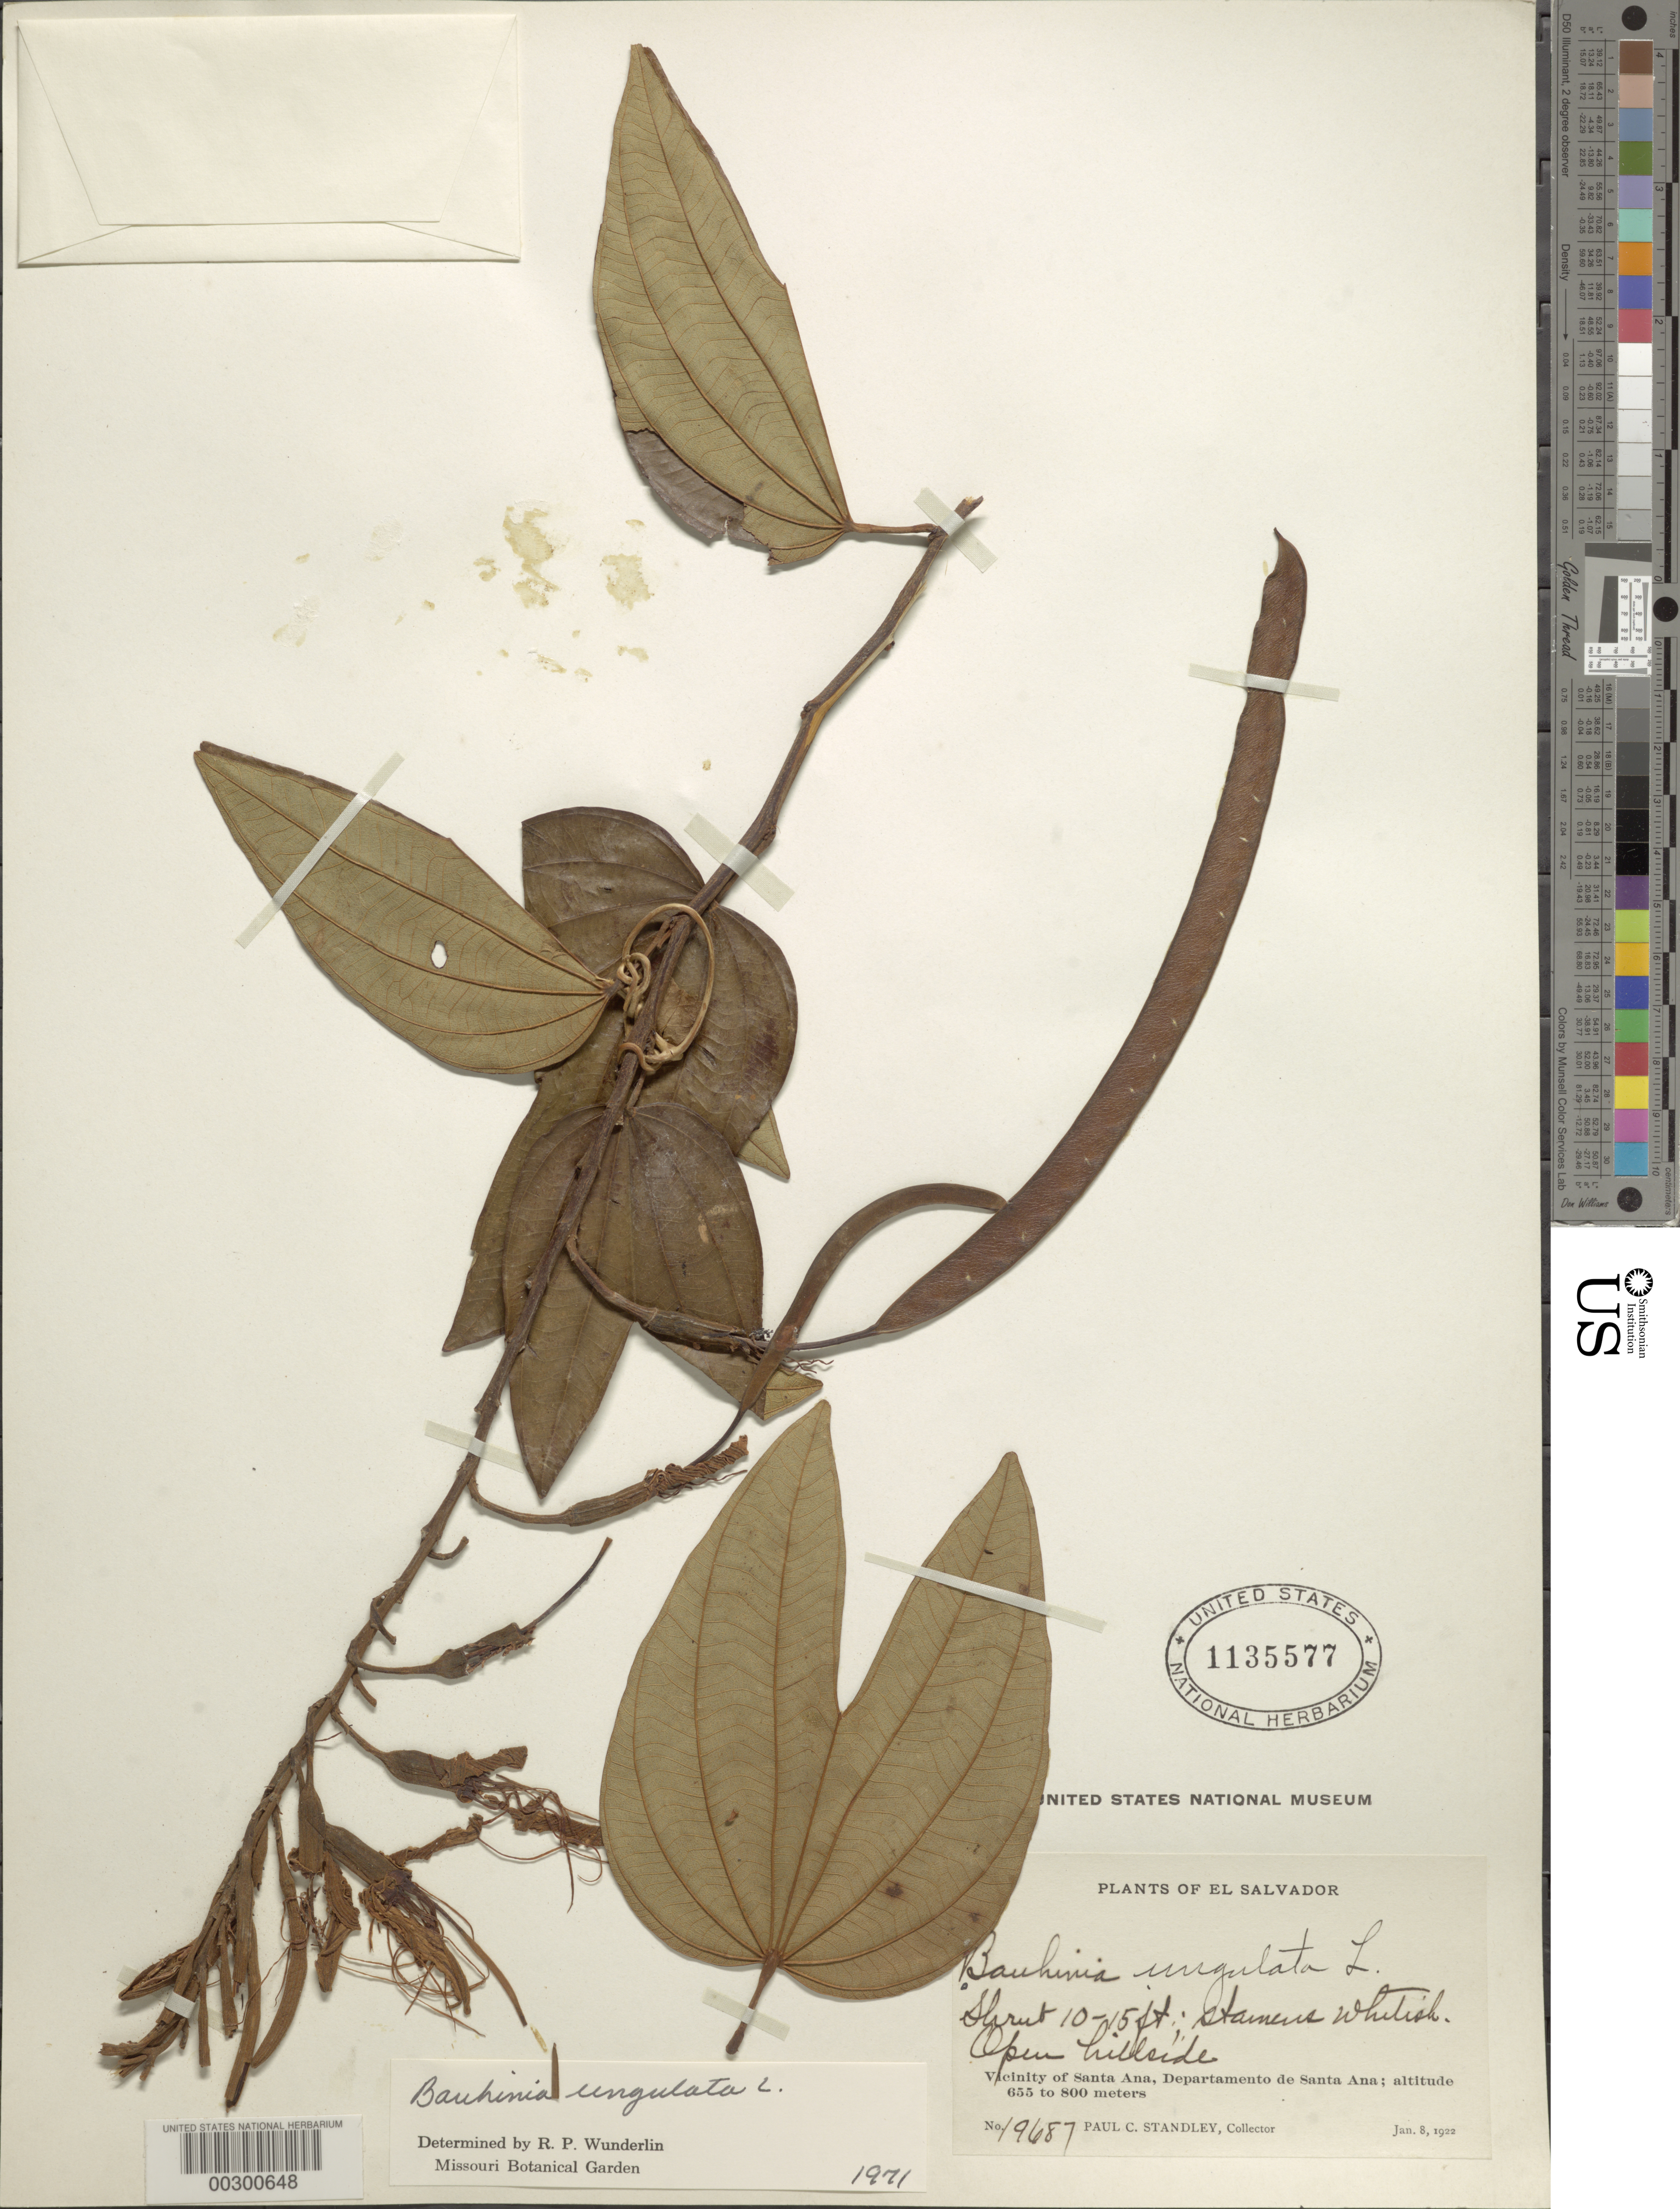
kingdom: Plantae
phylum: Tracheophyta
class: Magnoliopsida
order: Fabales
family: Fabaceae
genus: Bauhinia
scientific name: Bauhinia ungulata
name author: L.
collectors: P. C. Standley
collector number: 19687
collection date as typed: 08 Jan 1922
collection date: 1922-01-08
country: El Salvador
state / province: Santa Ana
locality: Vicinity of santa ana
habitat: Open hillside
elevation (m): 655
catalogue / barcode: US 1135577